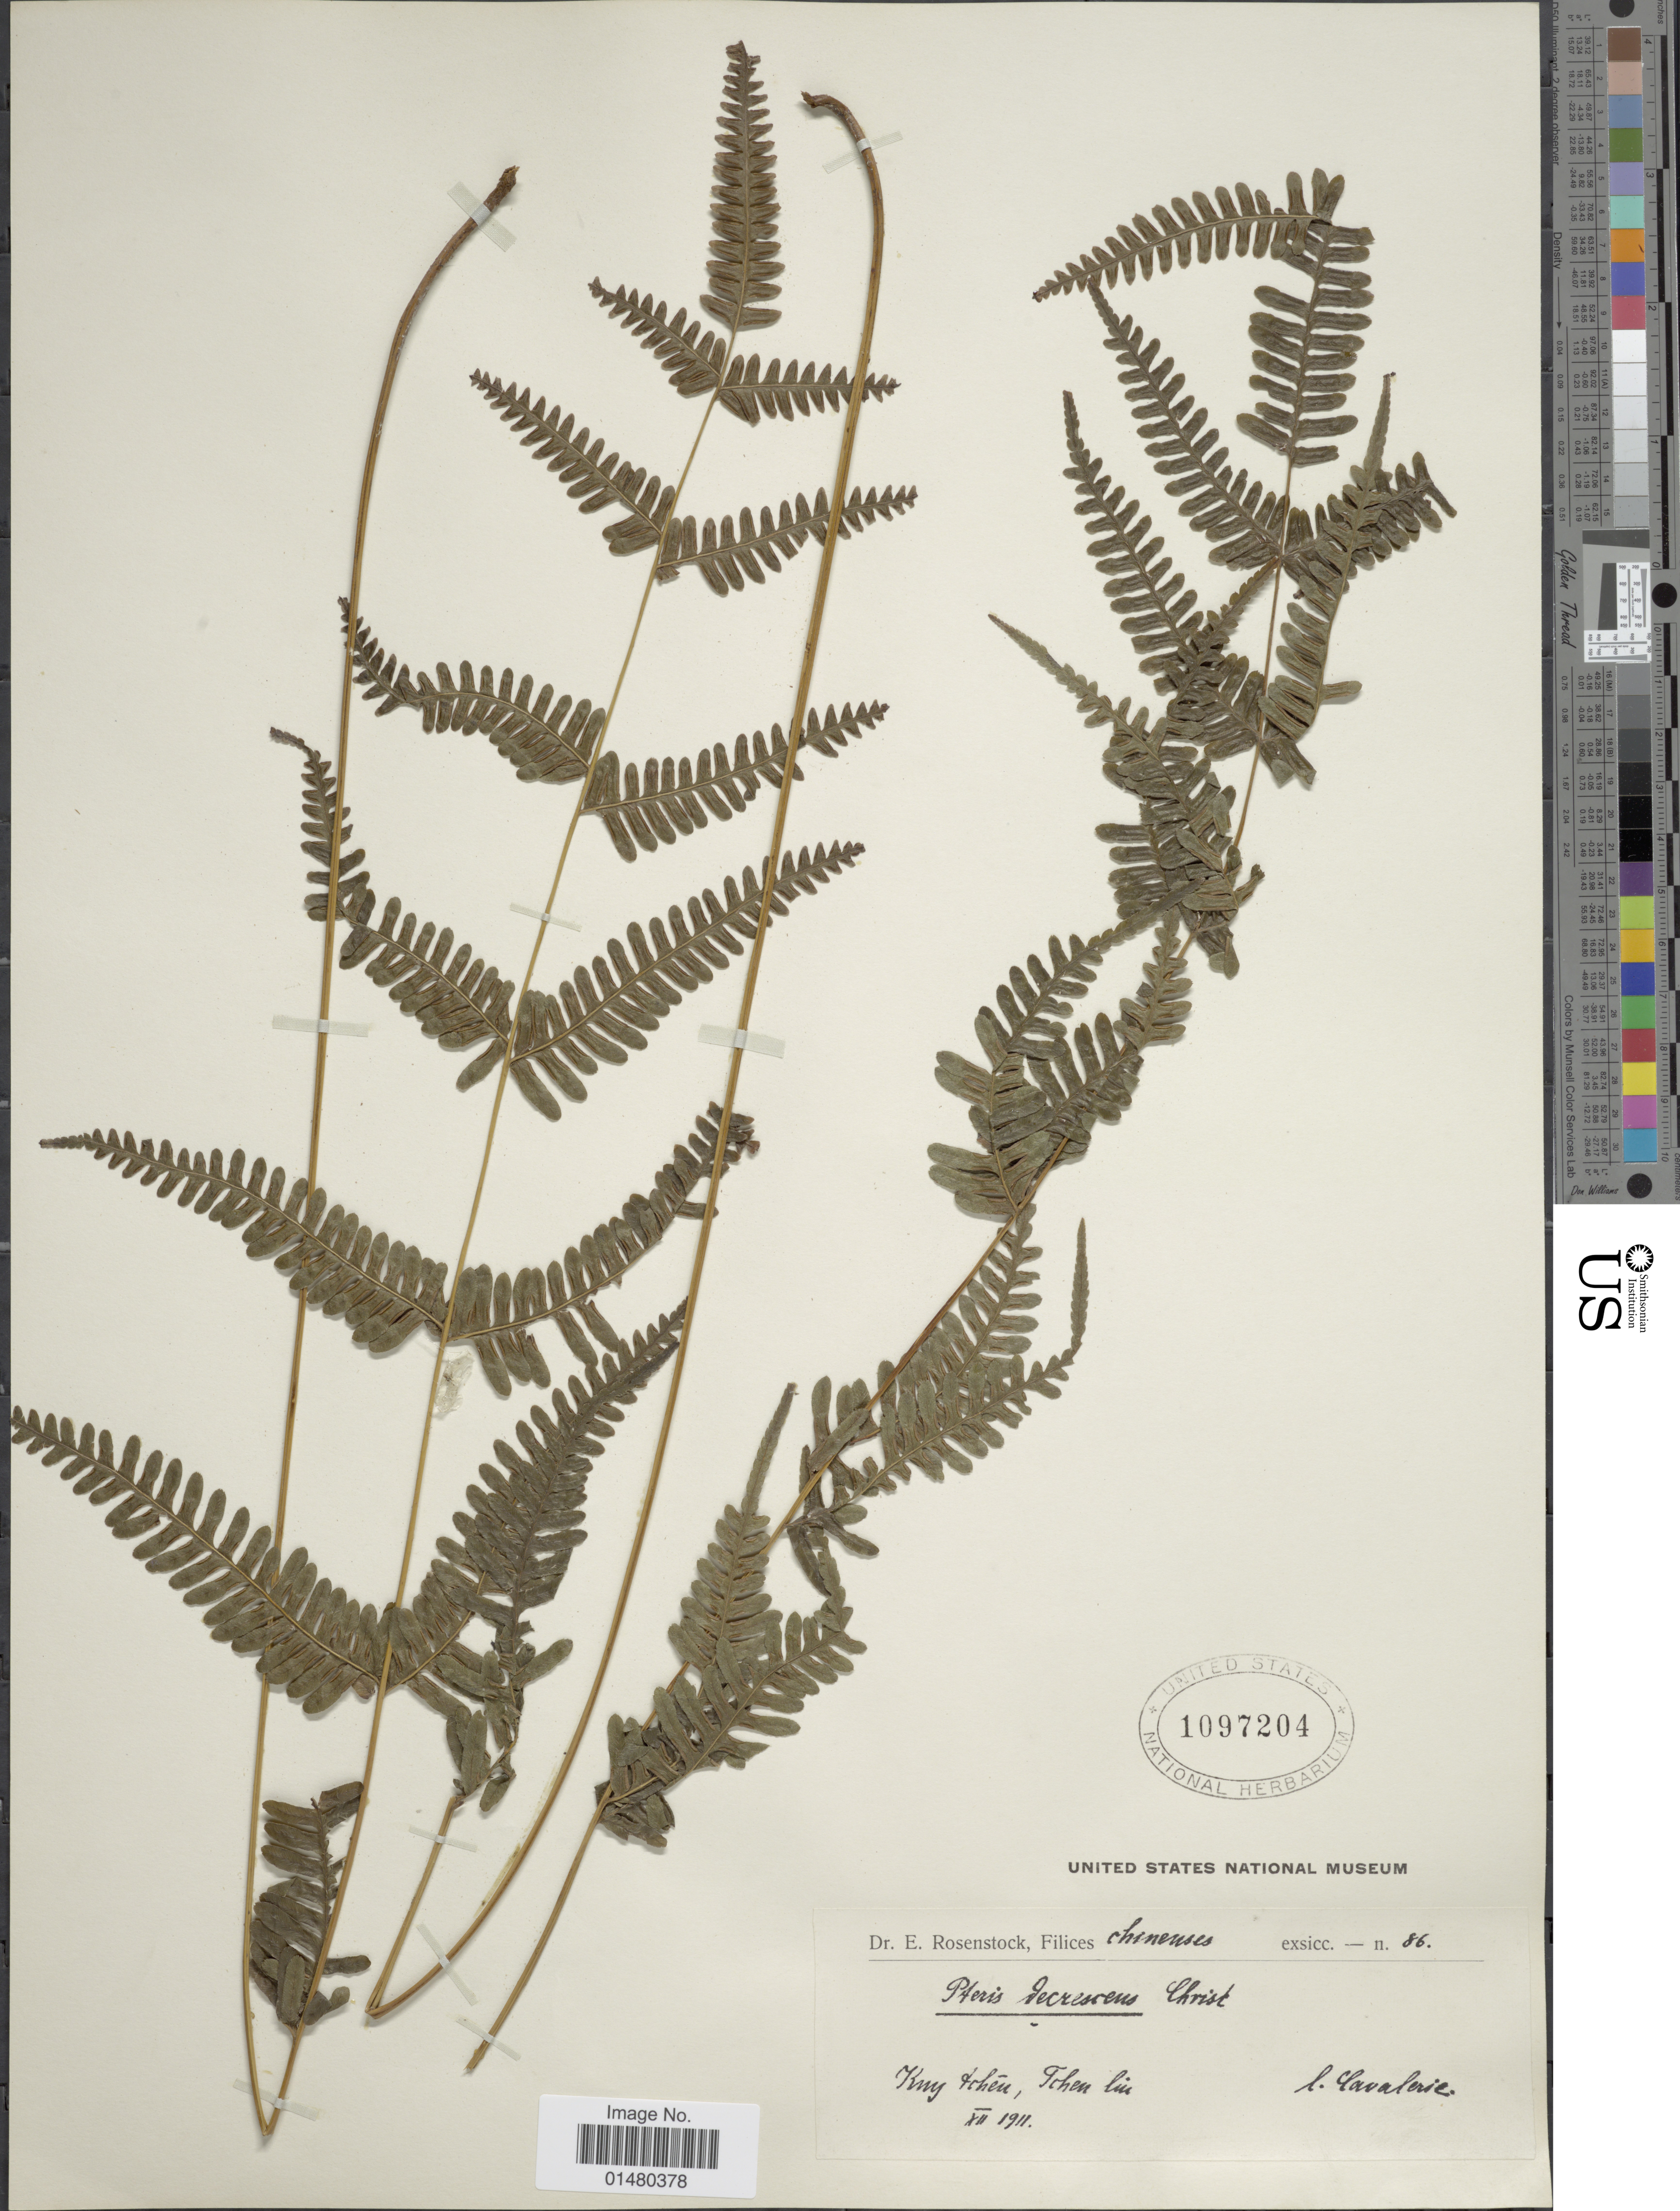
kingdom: Plantae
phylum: Tracheophyta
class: Polypodiopsida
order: Polypodiales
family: Pteridaceae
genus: Pteris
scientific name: Pteris decrescens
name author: Christ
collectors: -. Cavalerie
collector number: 86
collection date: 1911-12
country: China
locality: Kuy Acheu, Tohen liu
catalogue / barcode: US 1097204